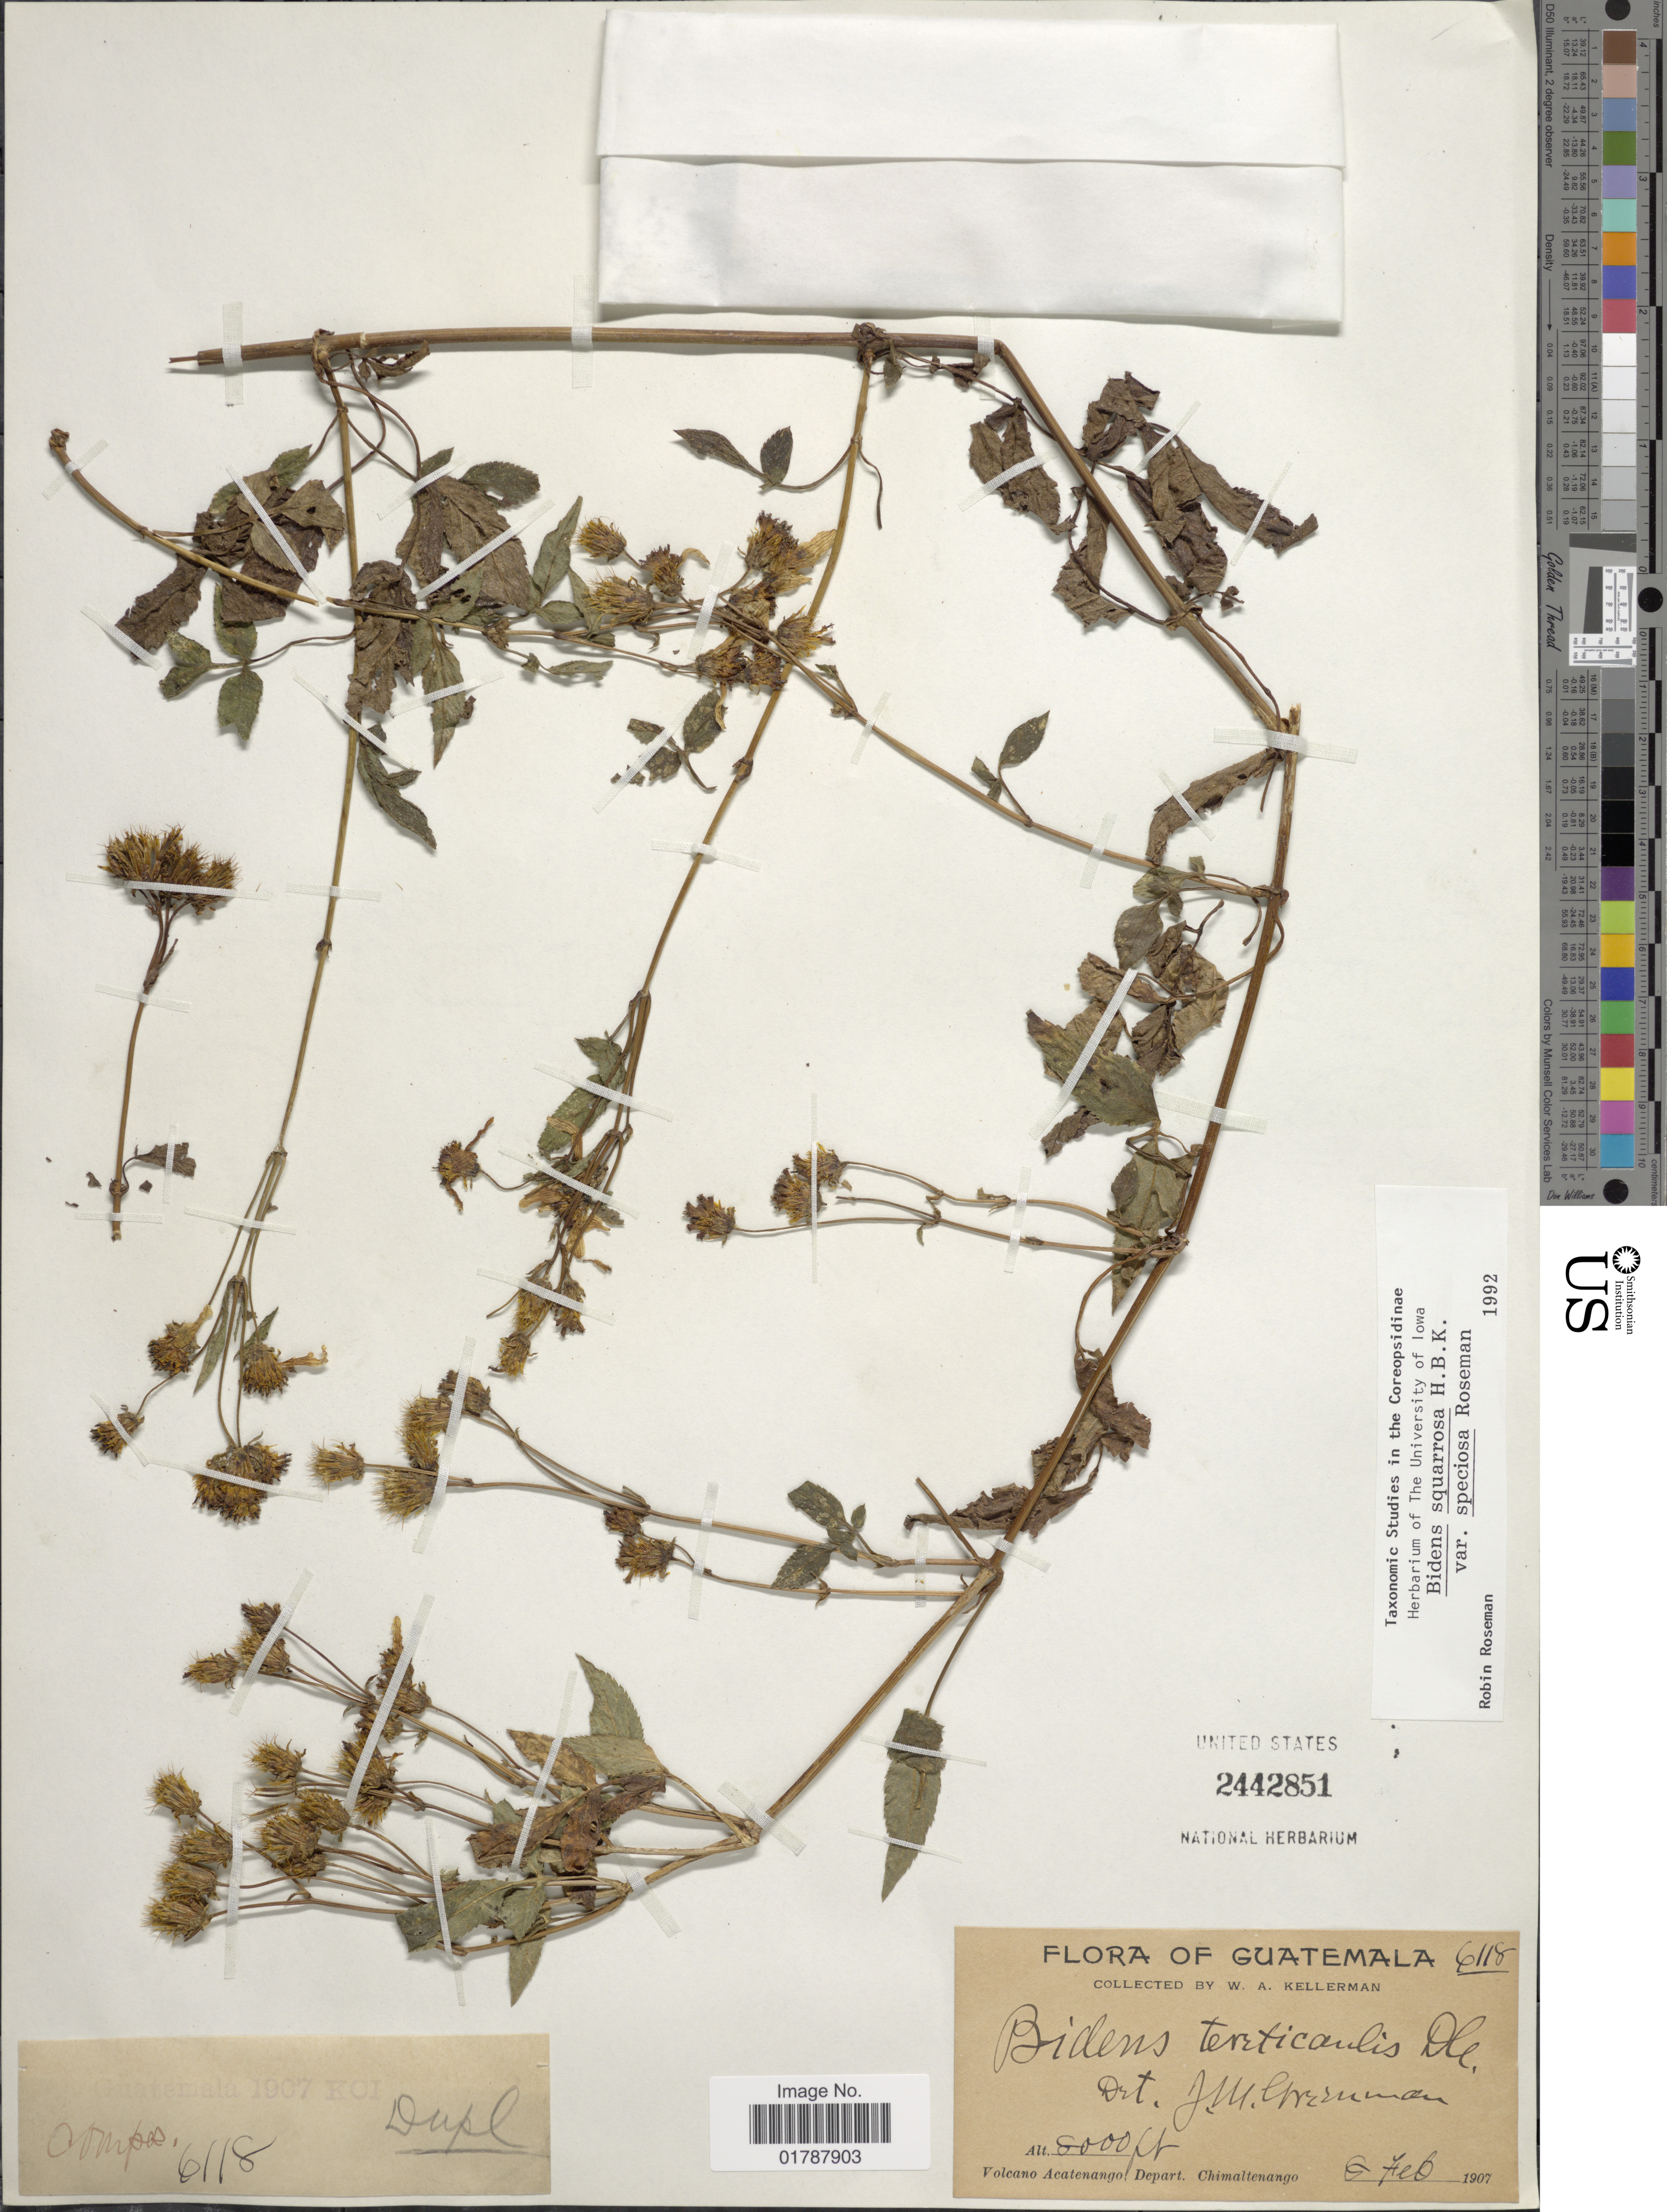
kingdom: Plantae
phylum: Tracheophyta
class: Magnoliopsida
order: Asterales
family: Asteraceae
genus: Bidens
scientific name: Bidens squarrosa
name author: Kunth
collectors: W. Kellerman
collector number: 6118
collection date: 1907-02-08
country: Guatemala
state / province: Chimaltenango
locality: Volcano Acatenango, Depart. Chimaltenango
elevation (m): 2438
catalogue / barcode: US 2442851